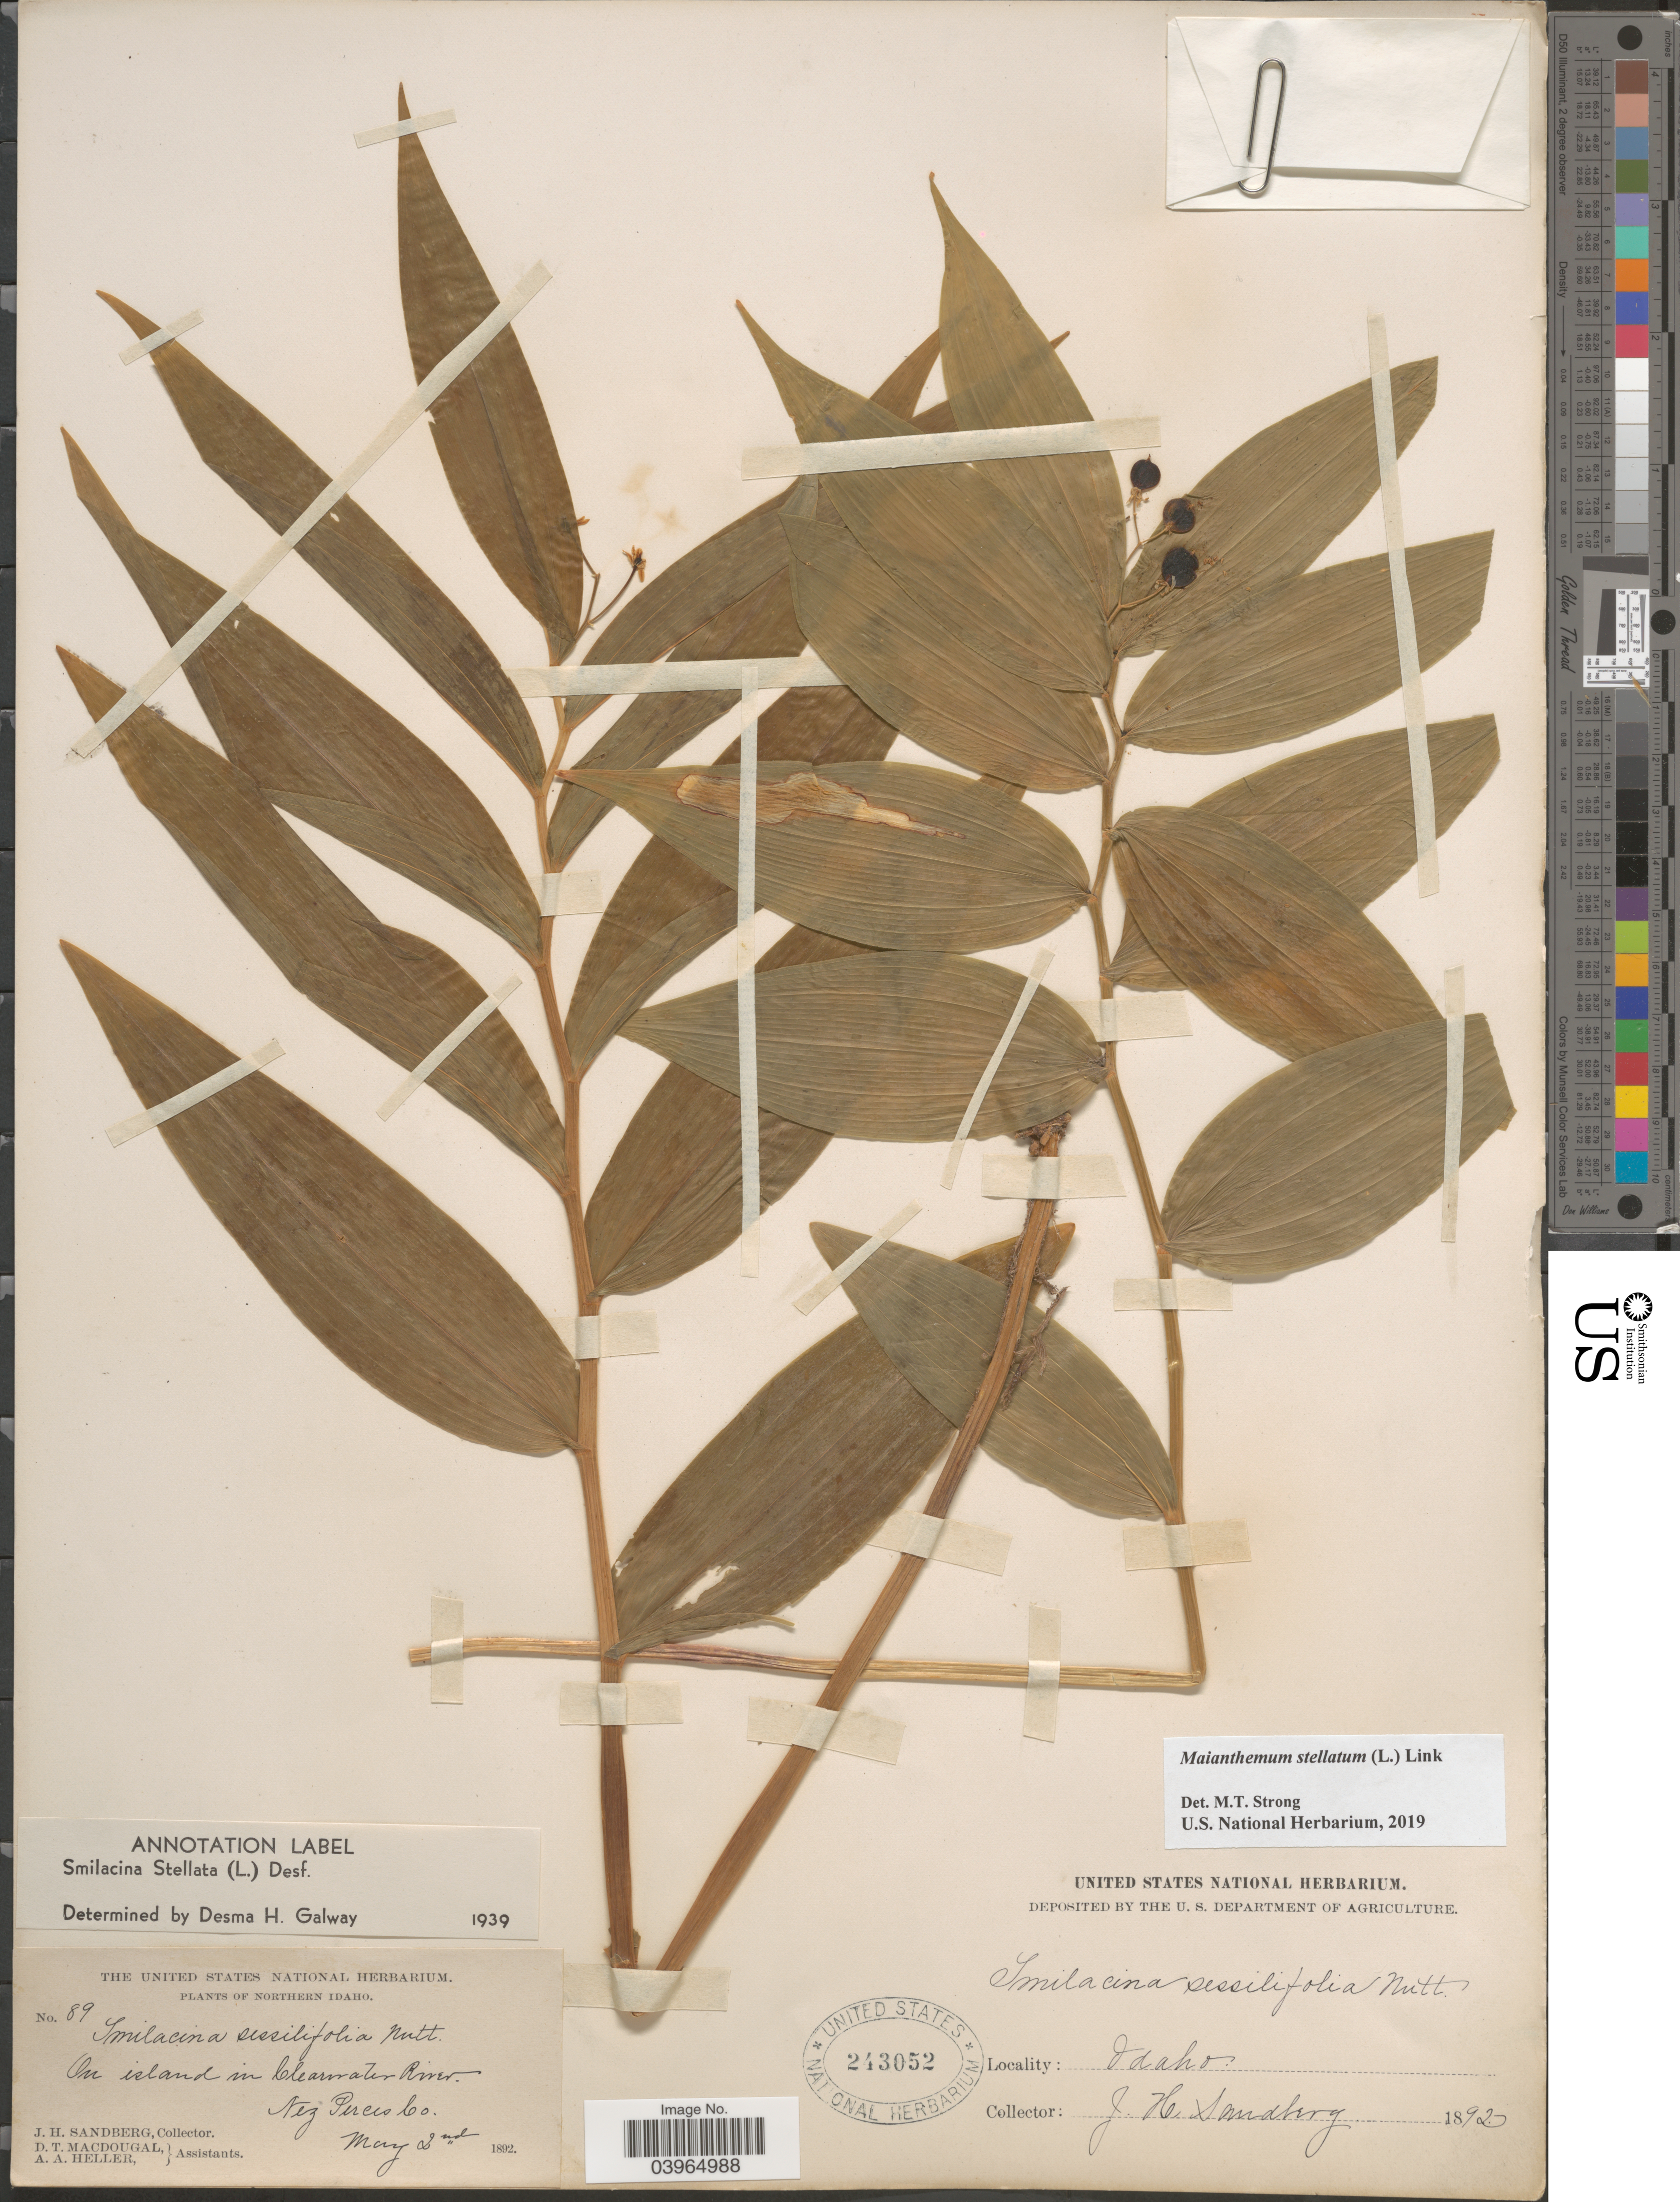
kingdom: Plantae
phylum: Tracheophyta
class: Liliopsida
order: Asparagales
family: Asparagaceae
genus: Maianthemum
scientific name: Maianthemum stellatum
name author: (L.) Link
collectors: J. H. Sandberg, D. T. MacDougal & A. A. Heller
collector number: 89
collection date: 1892-05-02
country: United States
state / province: Idaho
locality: Northern Idaho. On island in Clearwater River. Nez Perces Co.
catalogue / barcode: US 243052